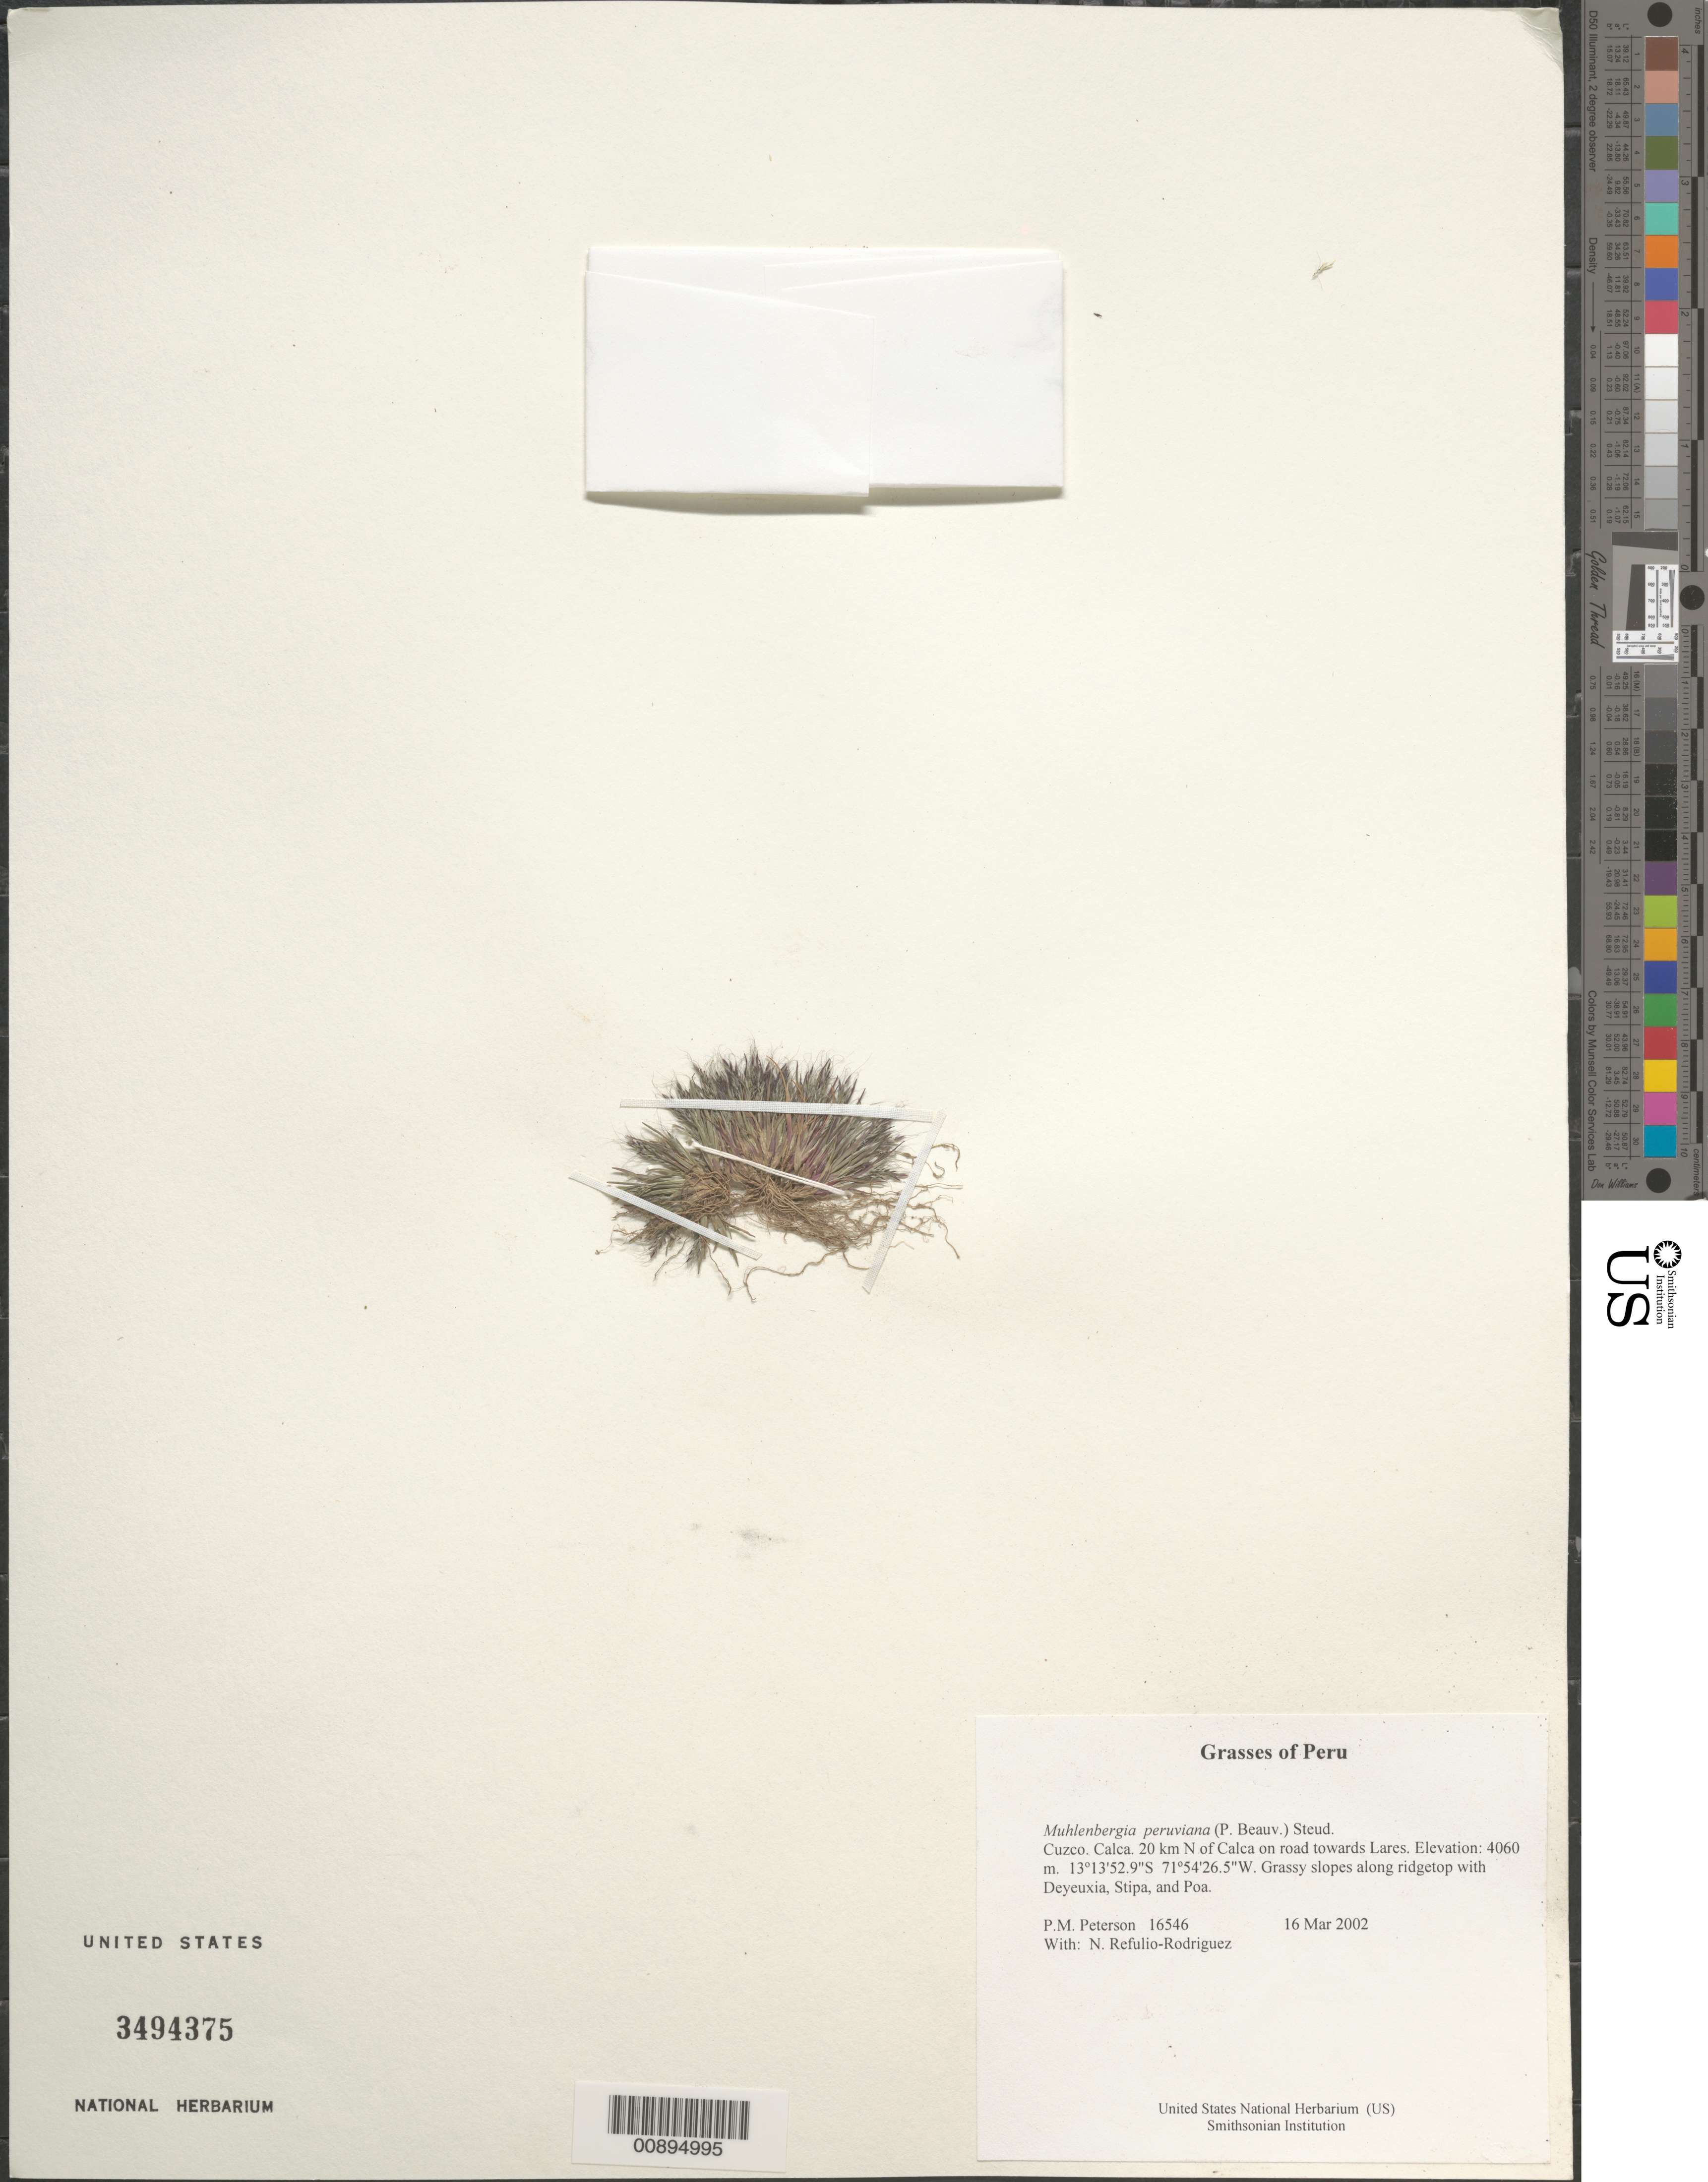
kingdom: Plantae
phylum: Tracheophyta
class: Liliopsida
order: Poales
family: Poaceae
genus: Muhlenbergia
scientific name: Muhlenbergia peruviana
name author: (P. Beauv.) Steud.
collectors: P. M. Peterson & N. Refulio-Rodríguez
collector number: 16546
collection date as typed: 16 Mar 2002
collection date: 2002-03-16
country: Peru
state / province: Cusco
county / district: Calca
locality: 20 km N of Calca on road towards Lares.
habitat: Grassy slopes along ridgetop with ~Deyeuxia, Stipa, and Poa~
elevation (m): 4060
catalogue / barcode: US 3494375